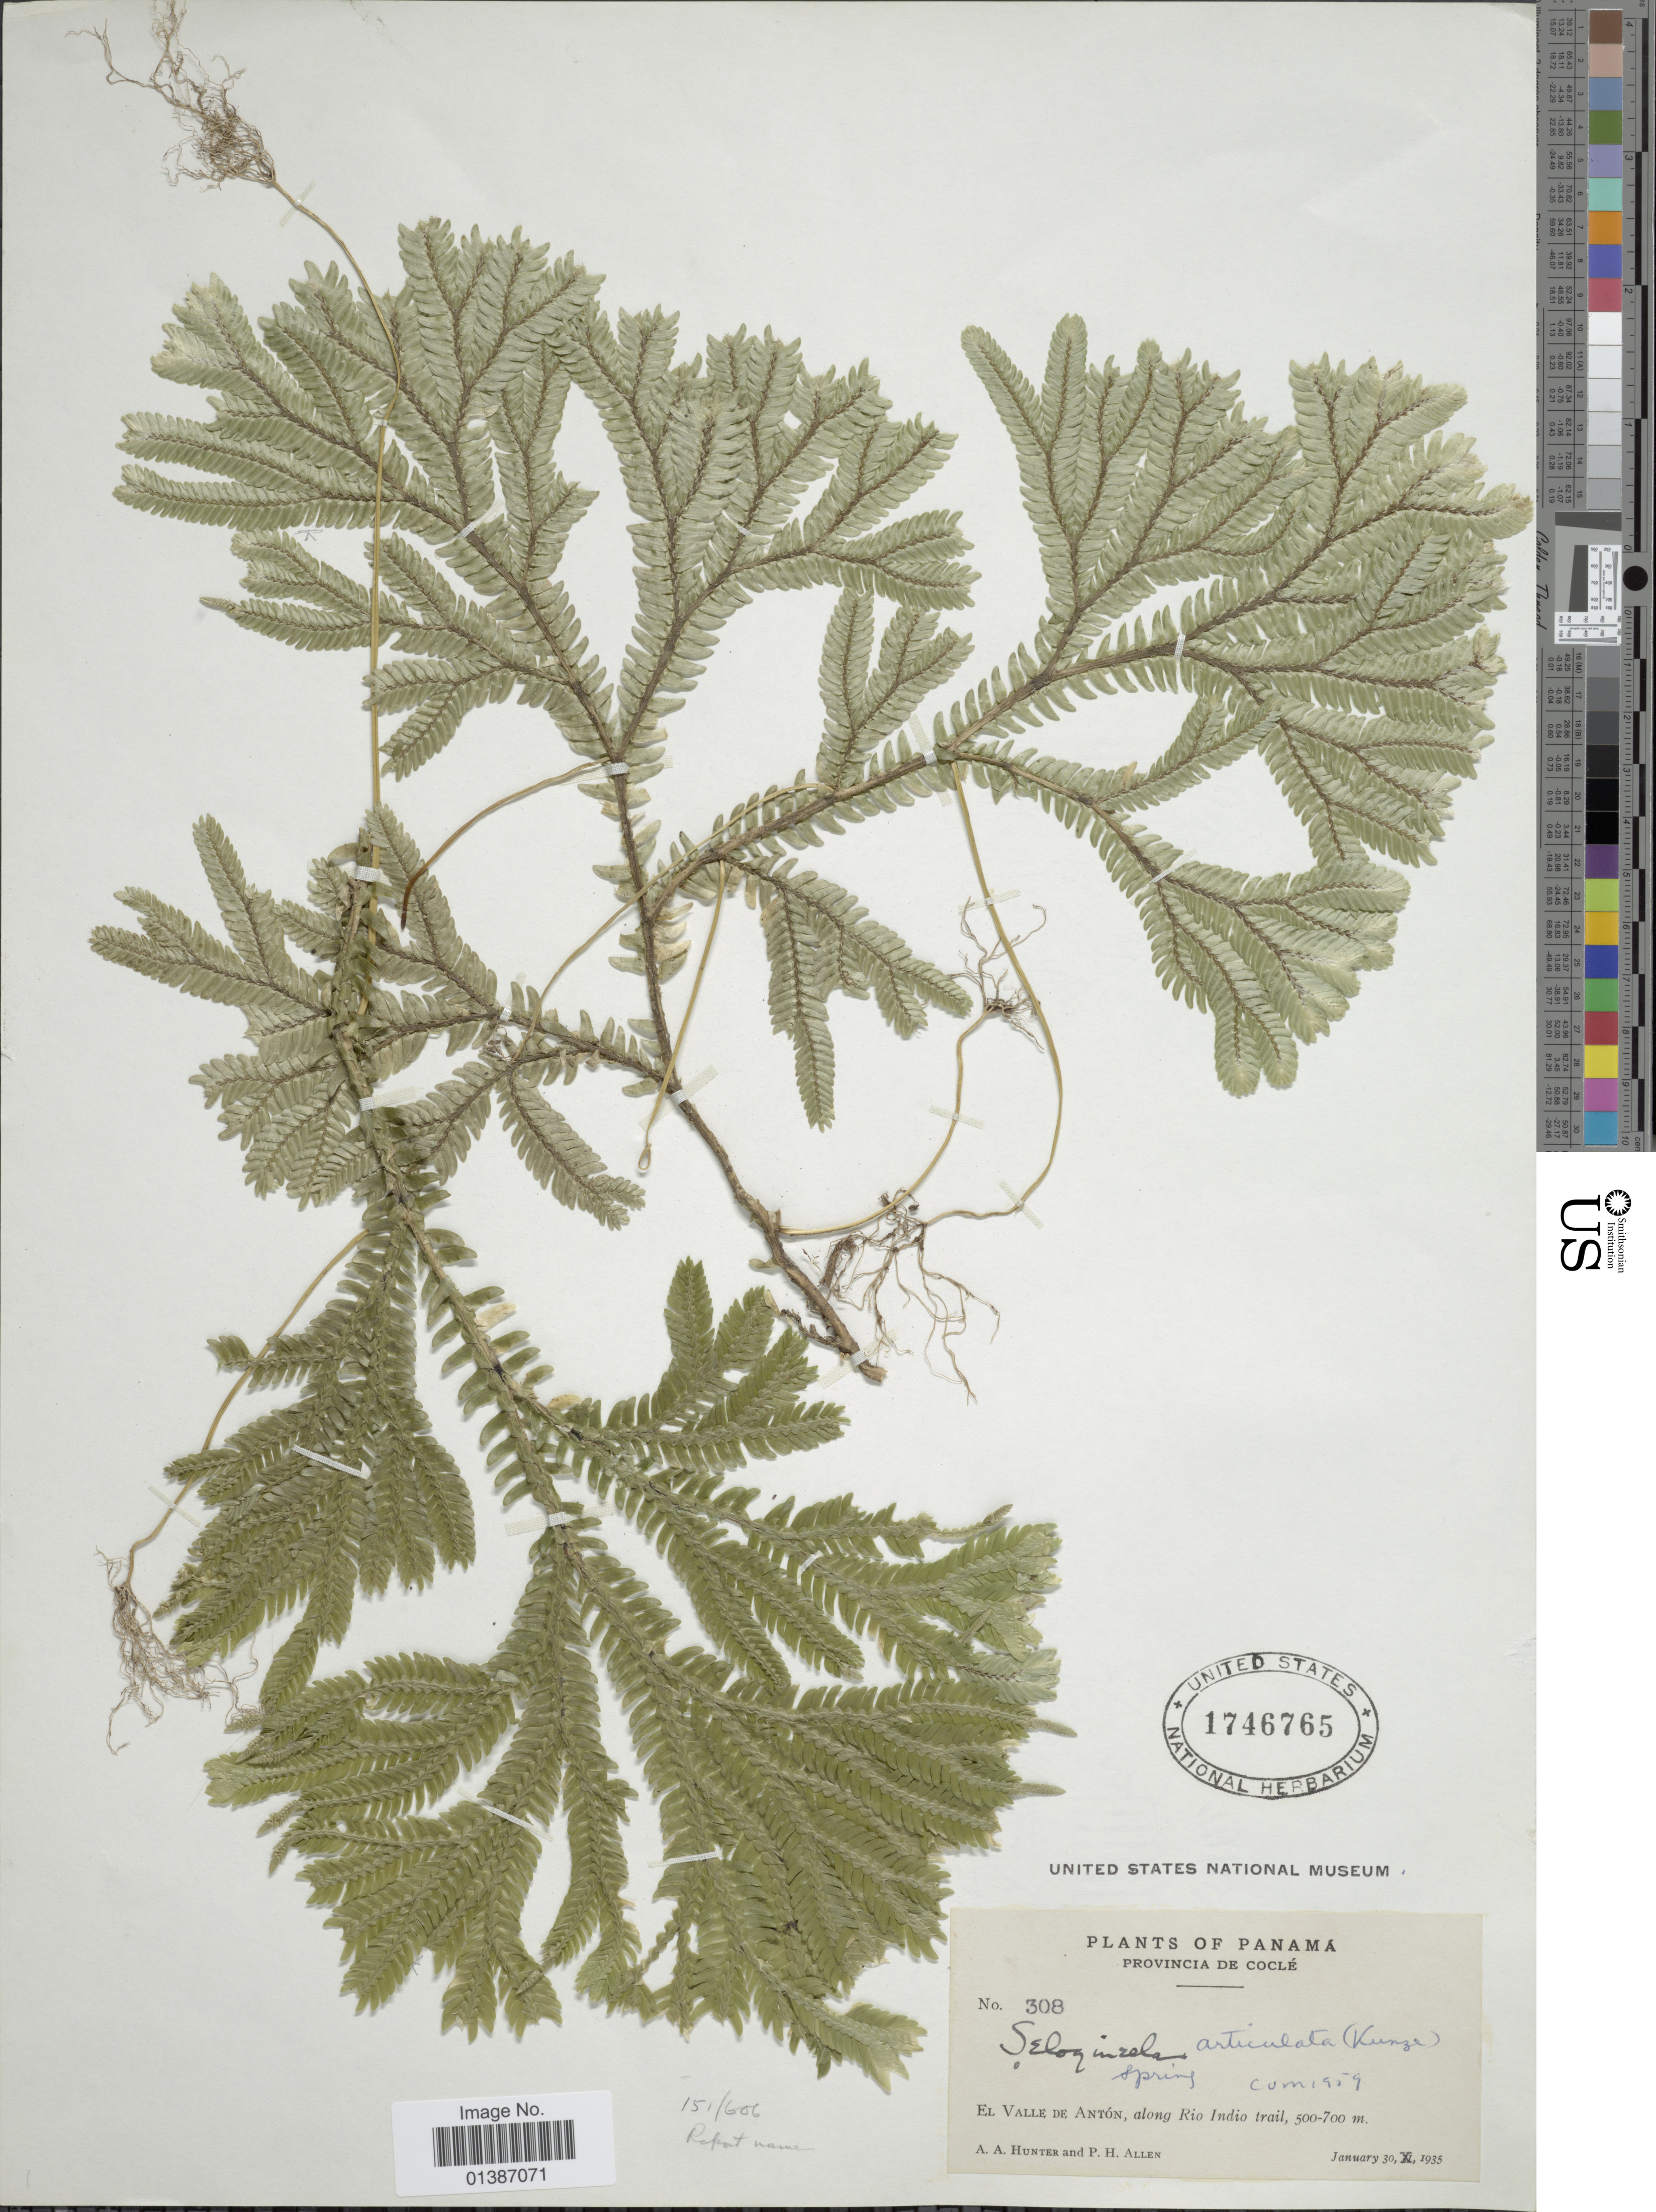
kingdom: Plantae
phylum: Tracheophyta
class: Lycopodiopsida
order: Selaginellales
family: Selaginellaceae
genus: Selaginella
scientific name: Selaginella articulata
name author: (Kunze) Spring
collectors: A. Hunter & P. H. Allen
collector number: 308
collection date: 1935-01-30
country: Panama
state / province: Coclé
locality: Provincia de Coclé, El Valle de Antón, along Rio Indio trail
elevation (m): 500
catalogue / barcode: US 1746765